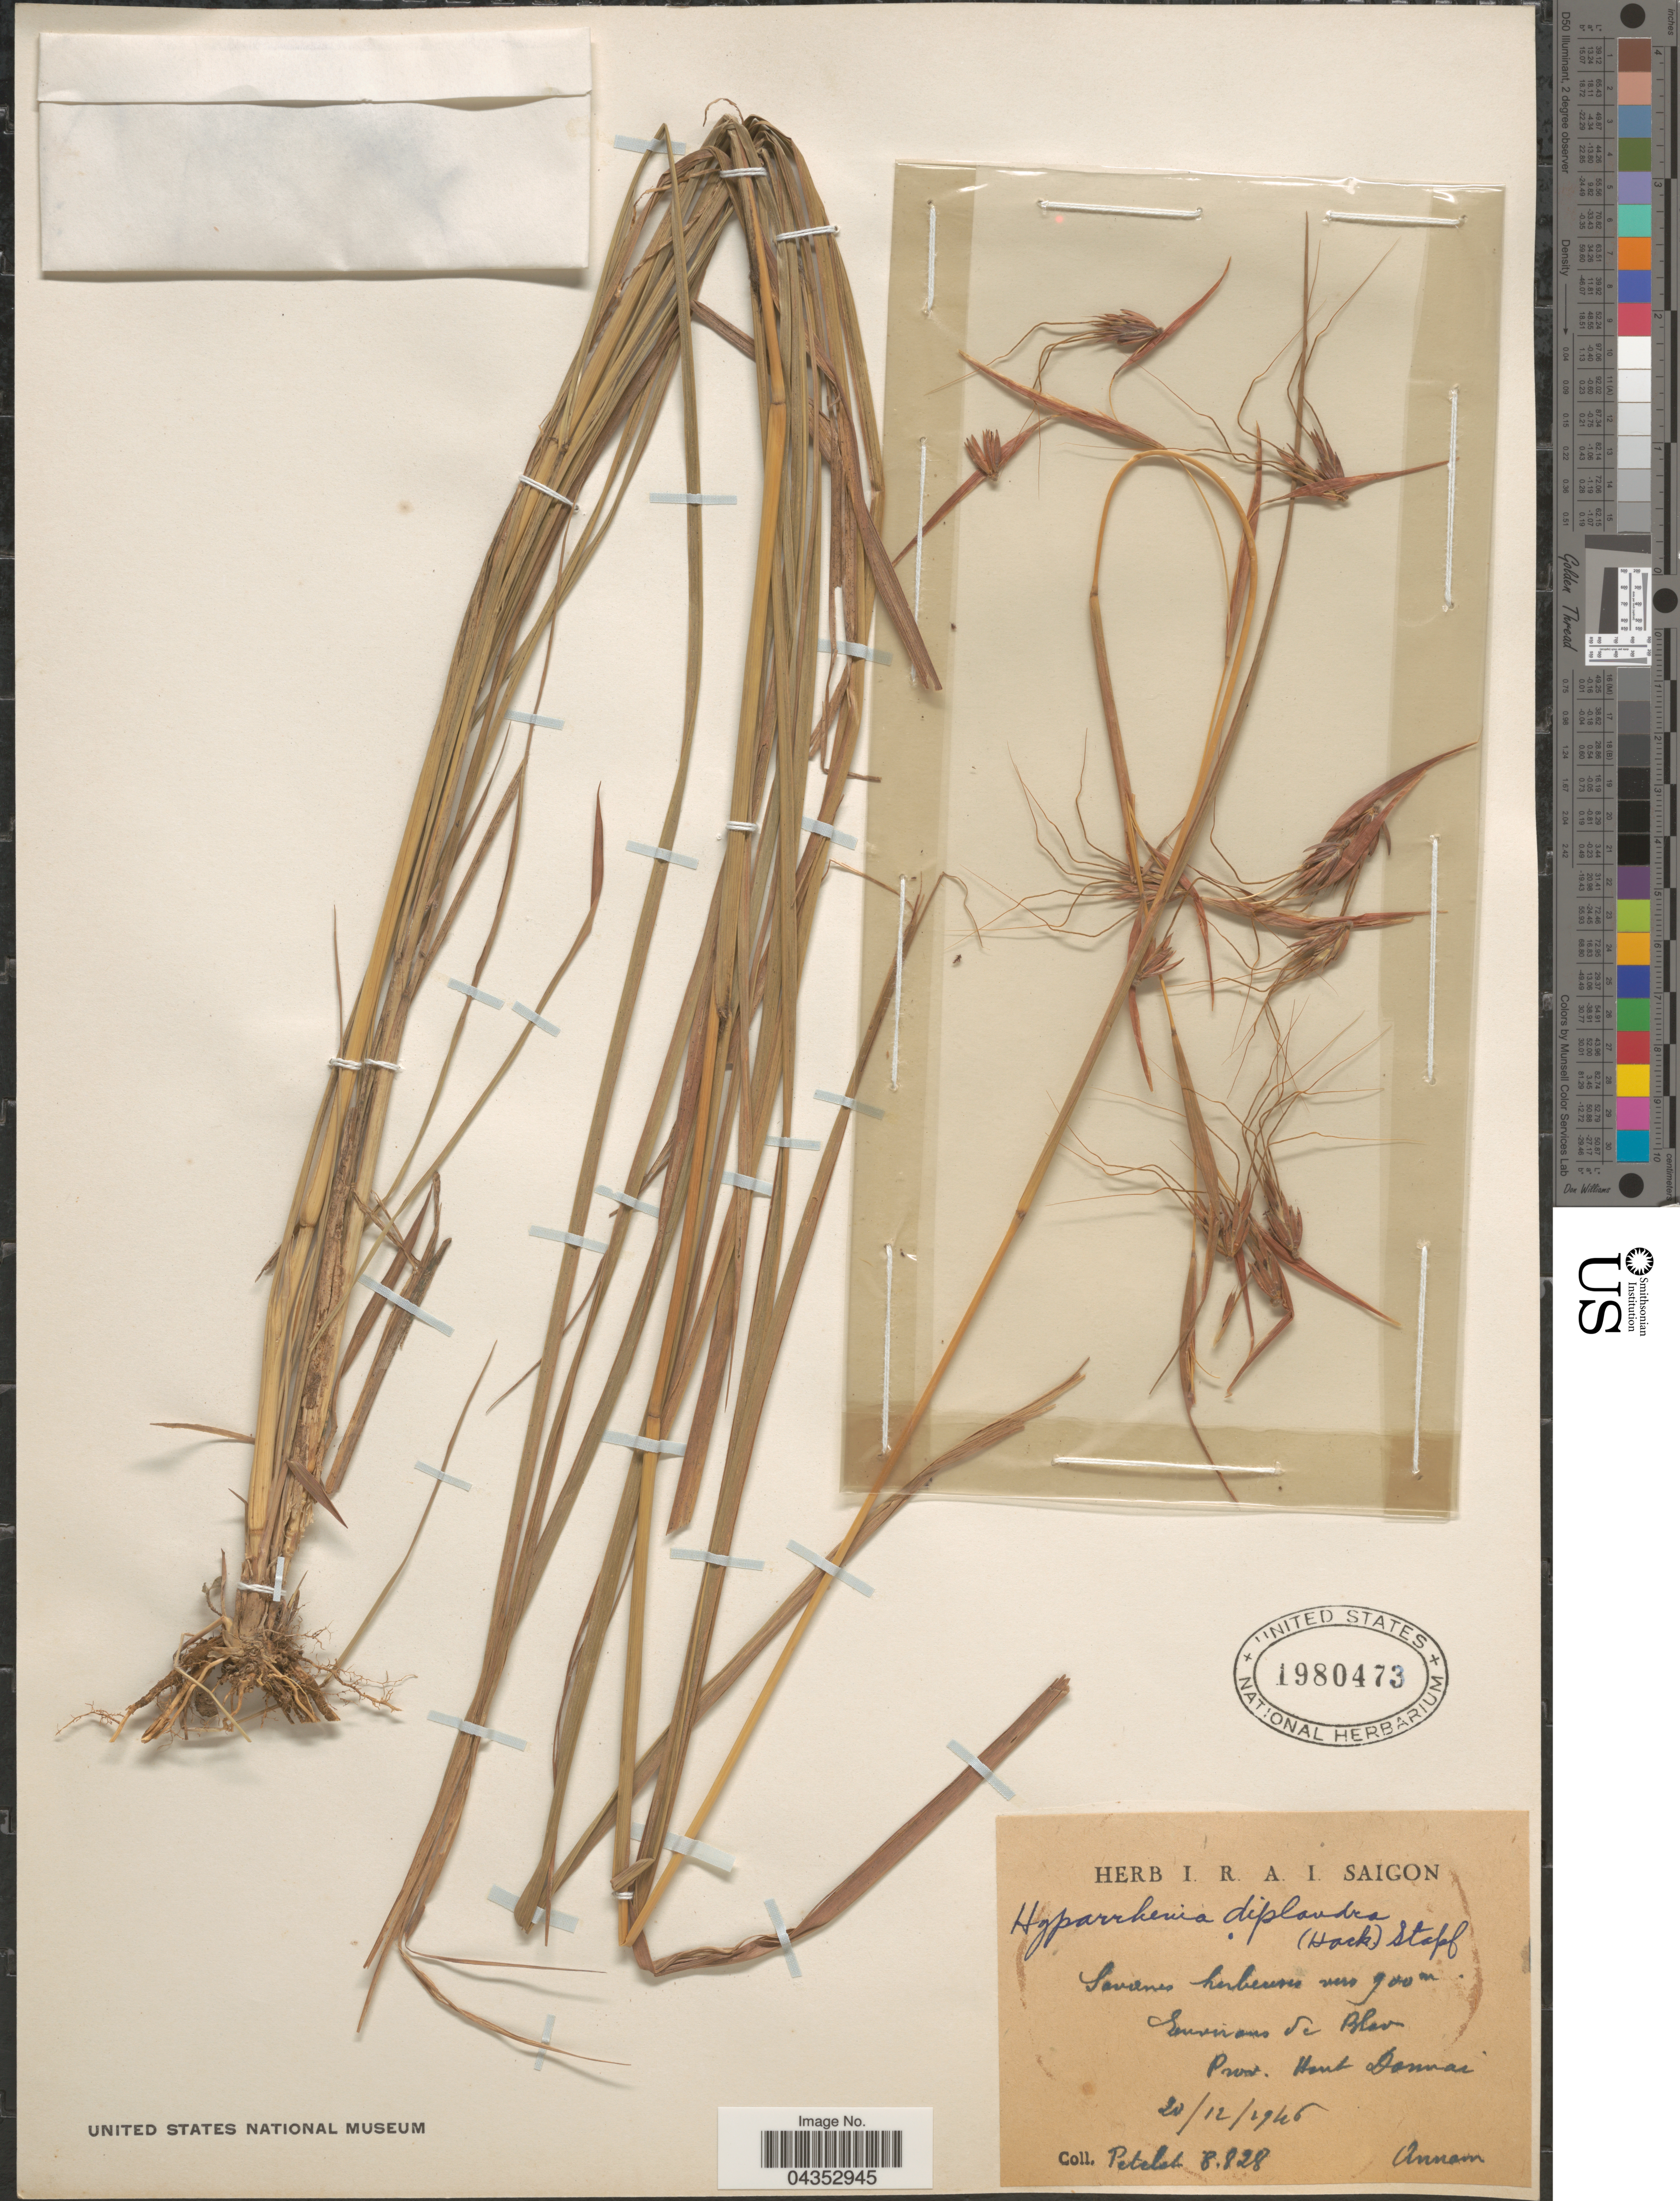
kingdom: Plantae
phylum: Tracheophyta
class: Liliopsida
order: Poales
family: Poaceae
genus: Hyparrhenia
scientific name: Hyparrhenia diplandra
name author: (Hack.) Stapf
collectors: Pételot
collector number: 8828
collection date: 1946-12-20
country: Vietnam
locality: Environs de Blao. Prov. Haut Donnai. Annam.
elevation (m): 900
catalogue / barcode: US 1980473